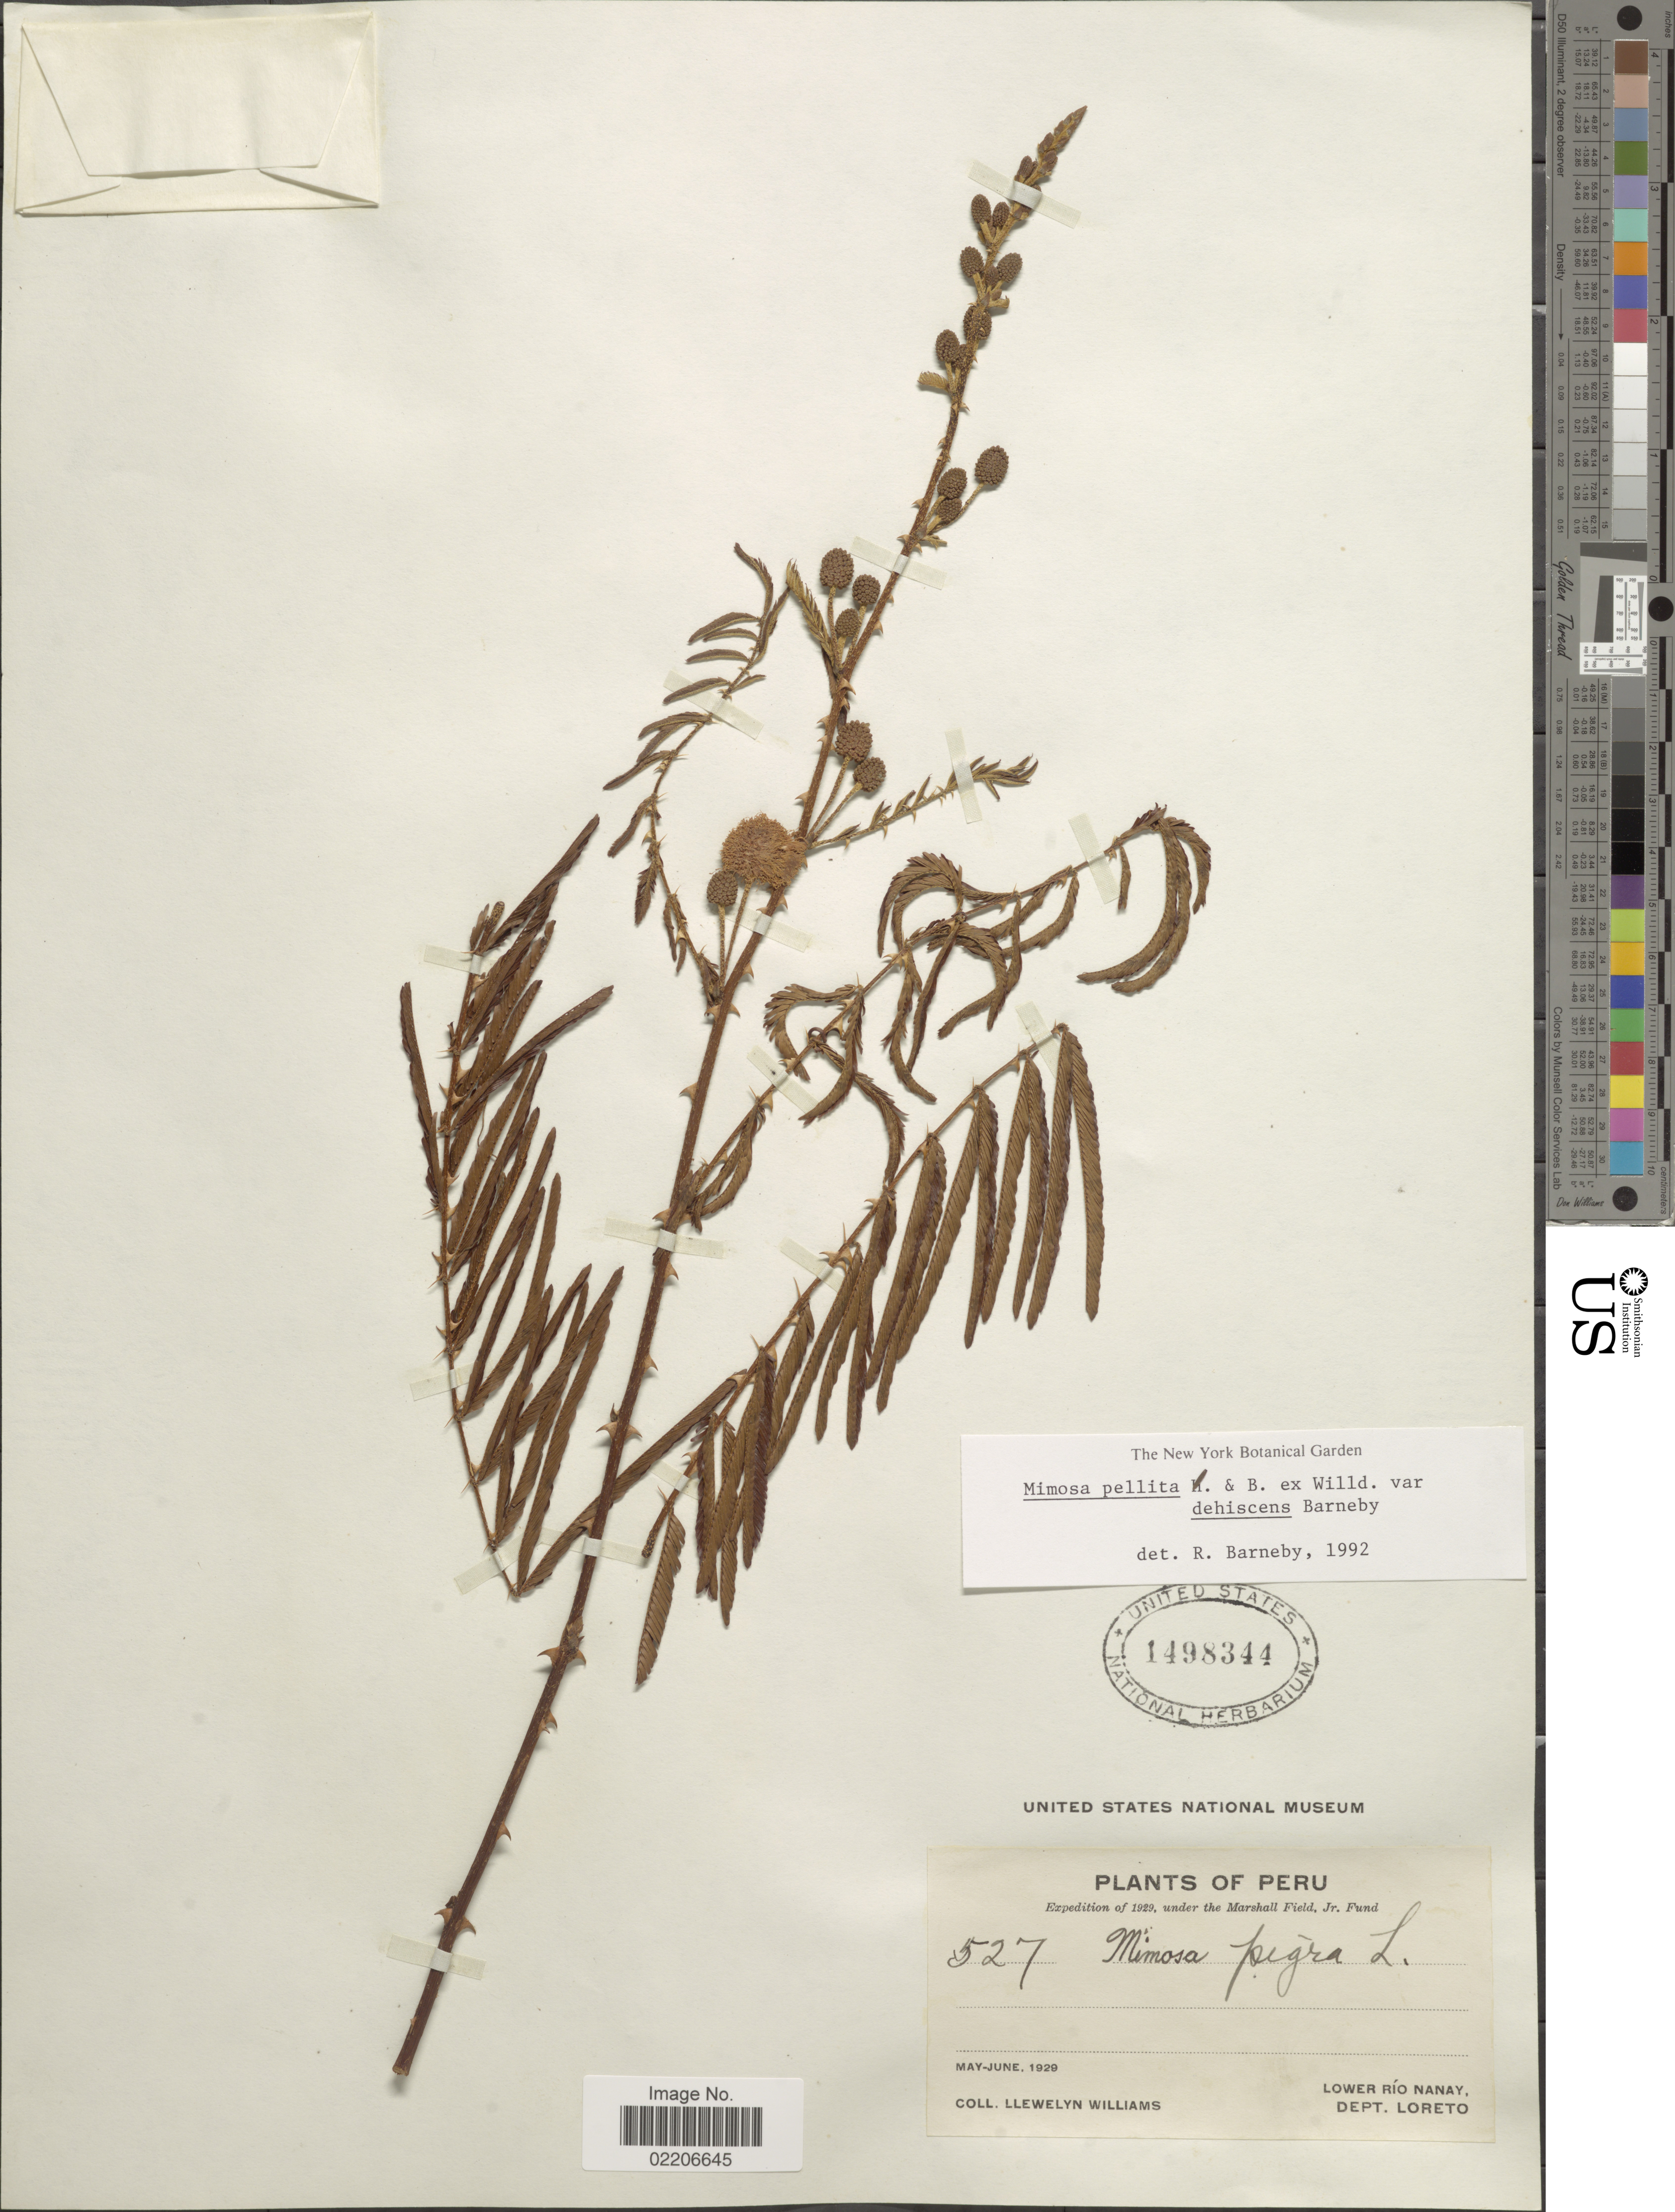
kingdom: Plantae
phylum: Tracheophyta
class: Magnoliopsida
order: Fabales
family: Fabaceae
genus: Mimosa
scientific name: Mimosa pellita var. dehiscens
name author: Barneby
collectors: Ll. Williams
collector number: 527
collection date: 1929-05/1929-06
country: Peru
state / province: Loreto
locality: Lower Río Nanay, Dept. Loreto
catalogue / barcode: US 1498344